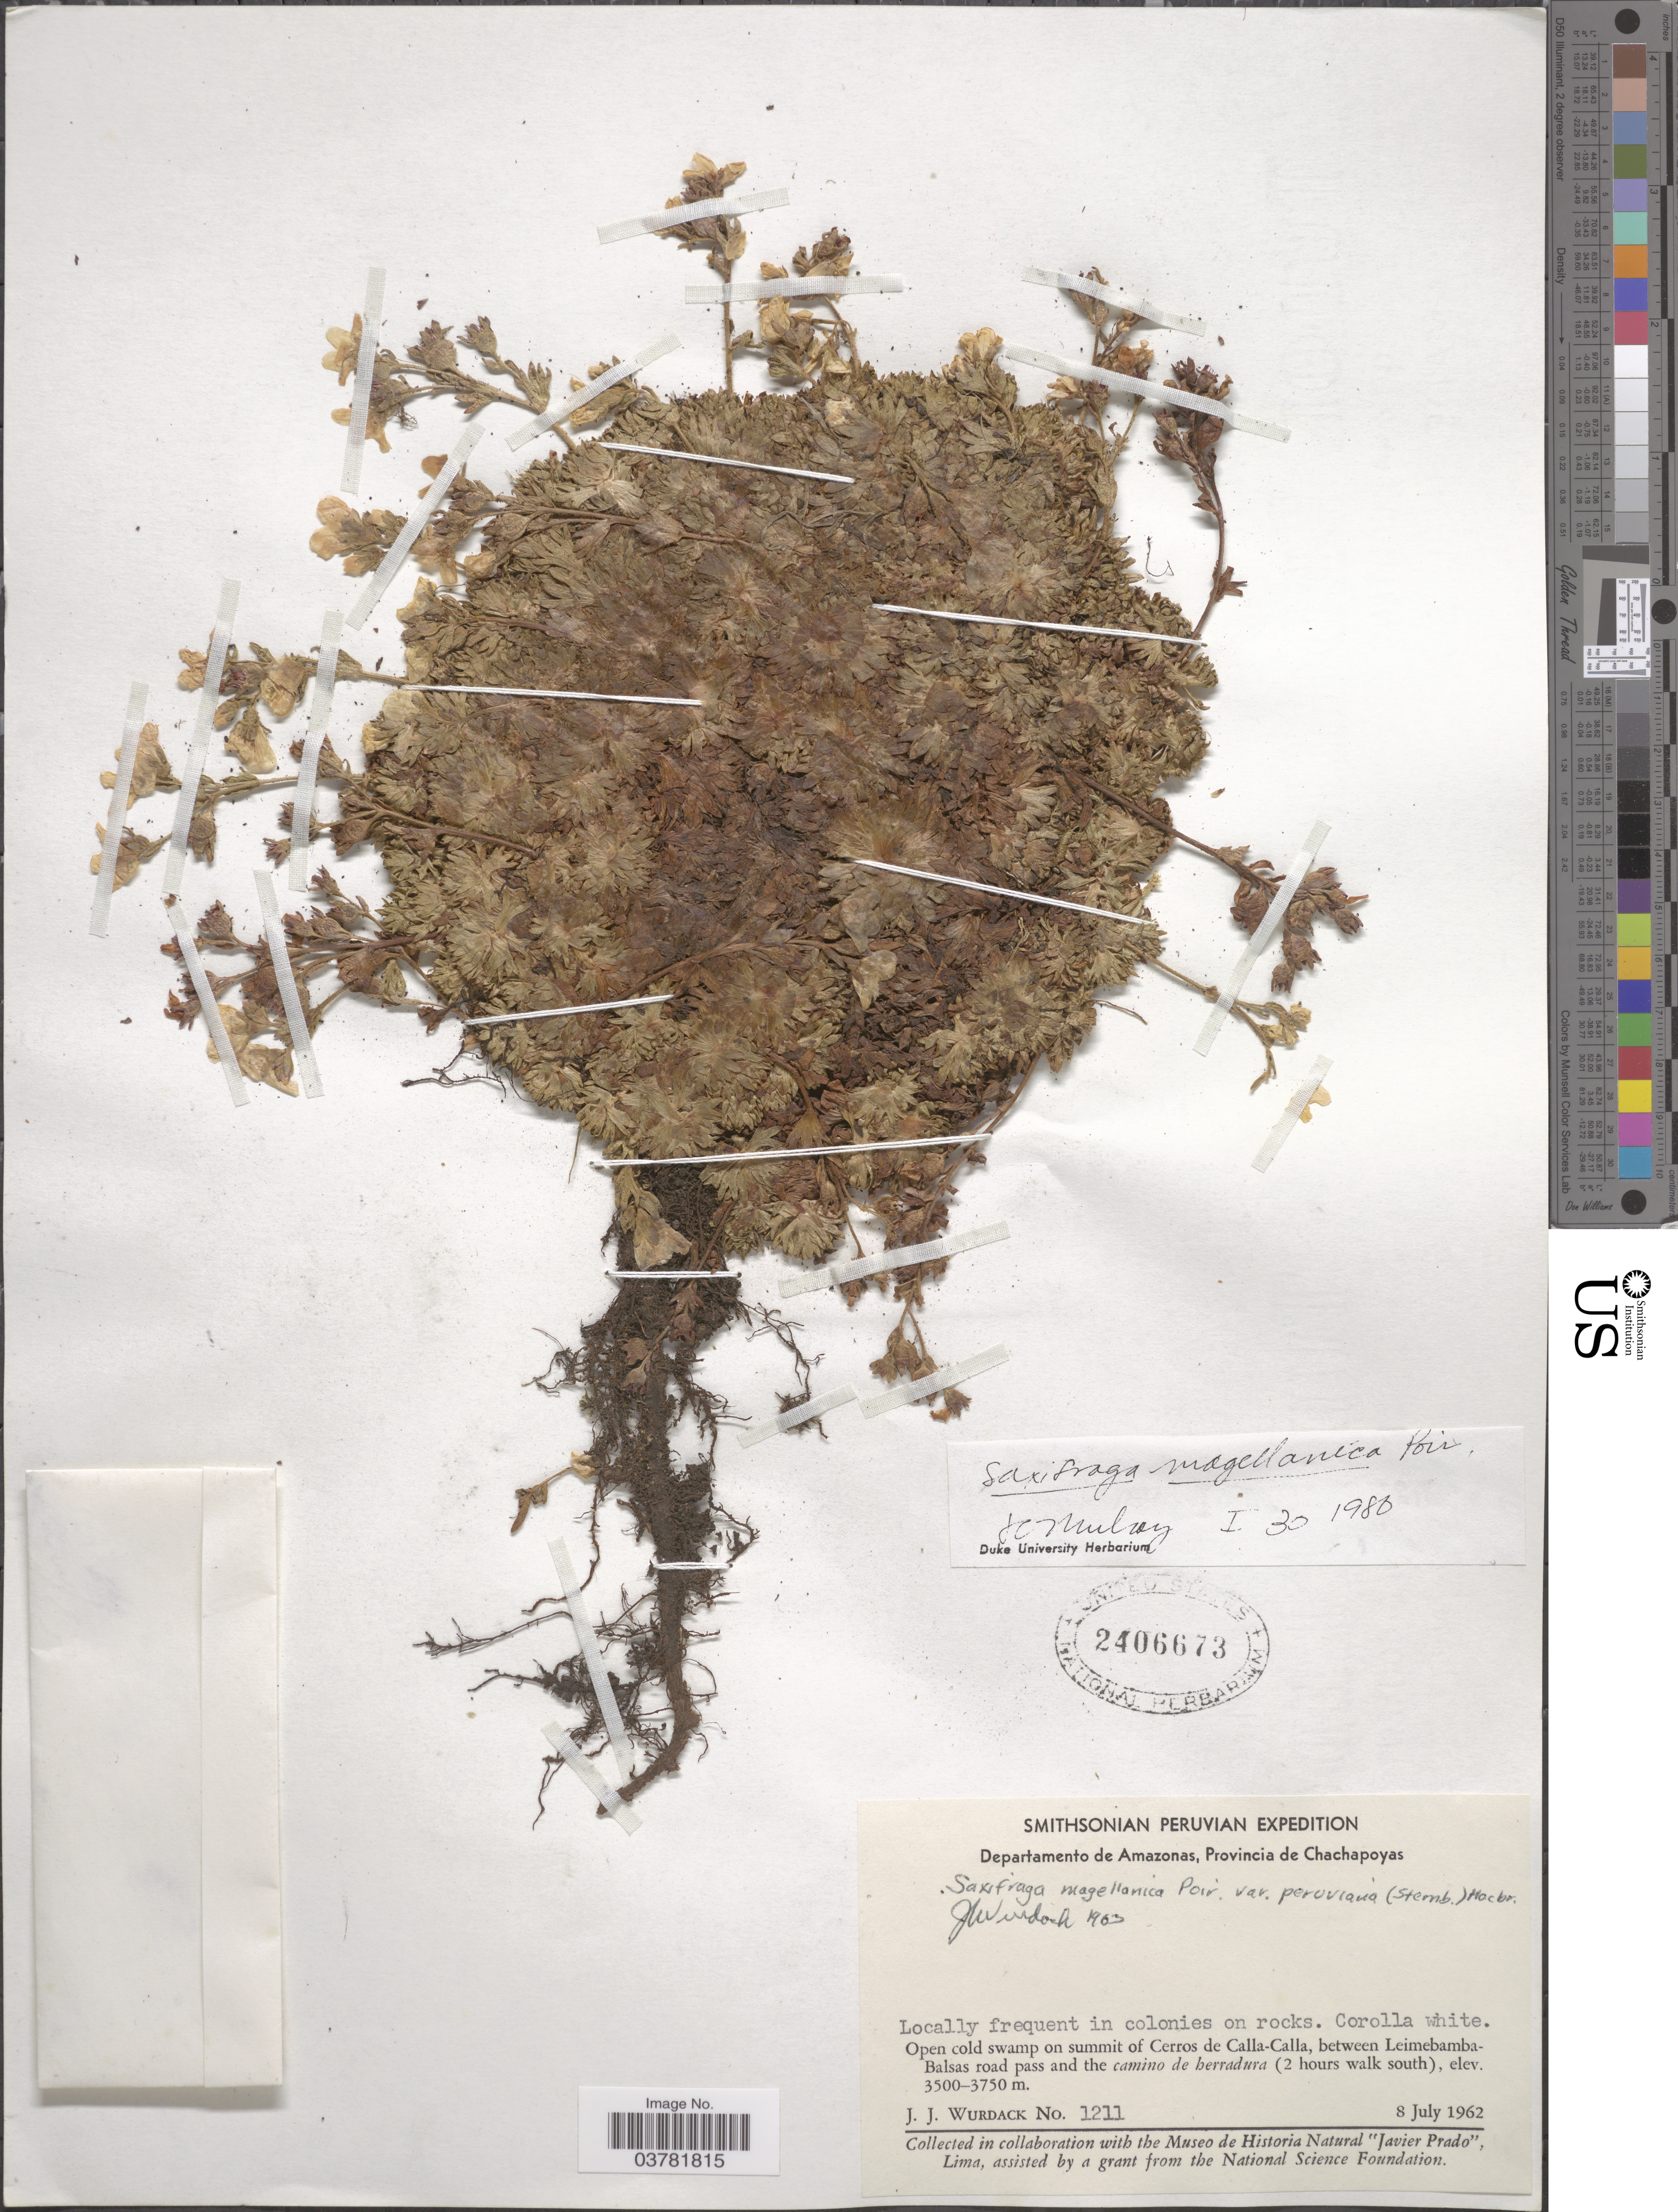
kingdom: Plantae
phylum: Tracheophyta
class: Magnoliopsida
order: Saxifragales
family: Saxifragaceae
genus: Saxifraga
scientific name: Saxifraga magellanica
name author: Poir.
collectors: J. J. Wurdack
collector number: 1211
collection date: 1962-07-08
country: Peru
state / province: Amazonas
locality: Smithsonian Peruvian Epxedition. Departamento de Amazonas, Provincia de Chachapoyas. Open cold swamp on summit of Cerros de Calla-Calla, between Leimebamba-Balsas road pass and the camino de berradura (2 hours walk south).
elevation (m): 3500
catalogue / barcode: US 2406673